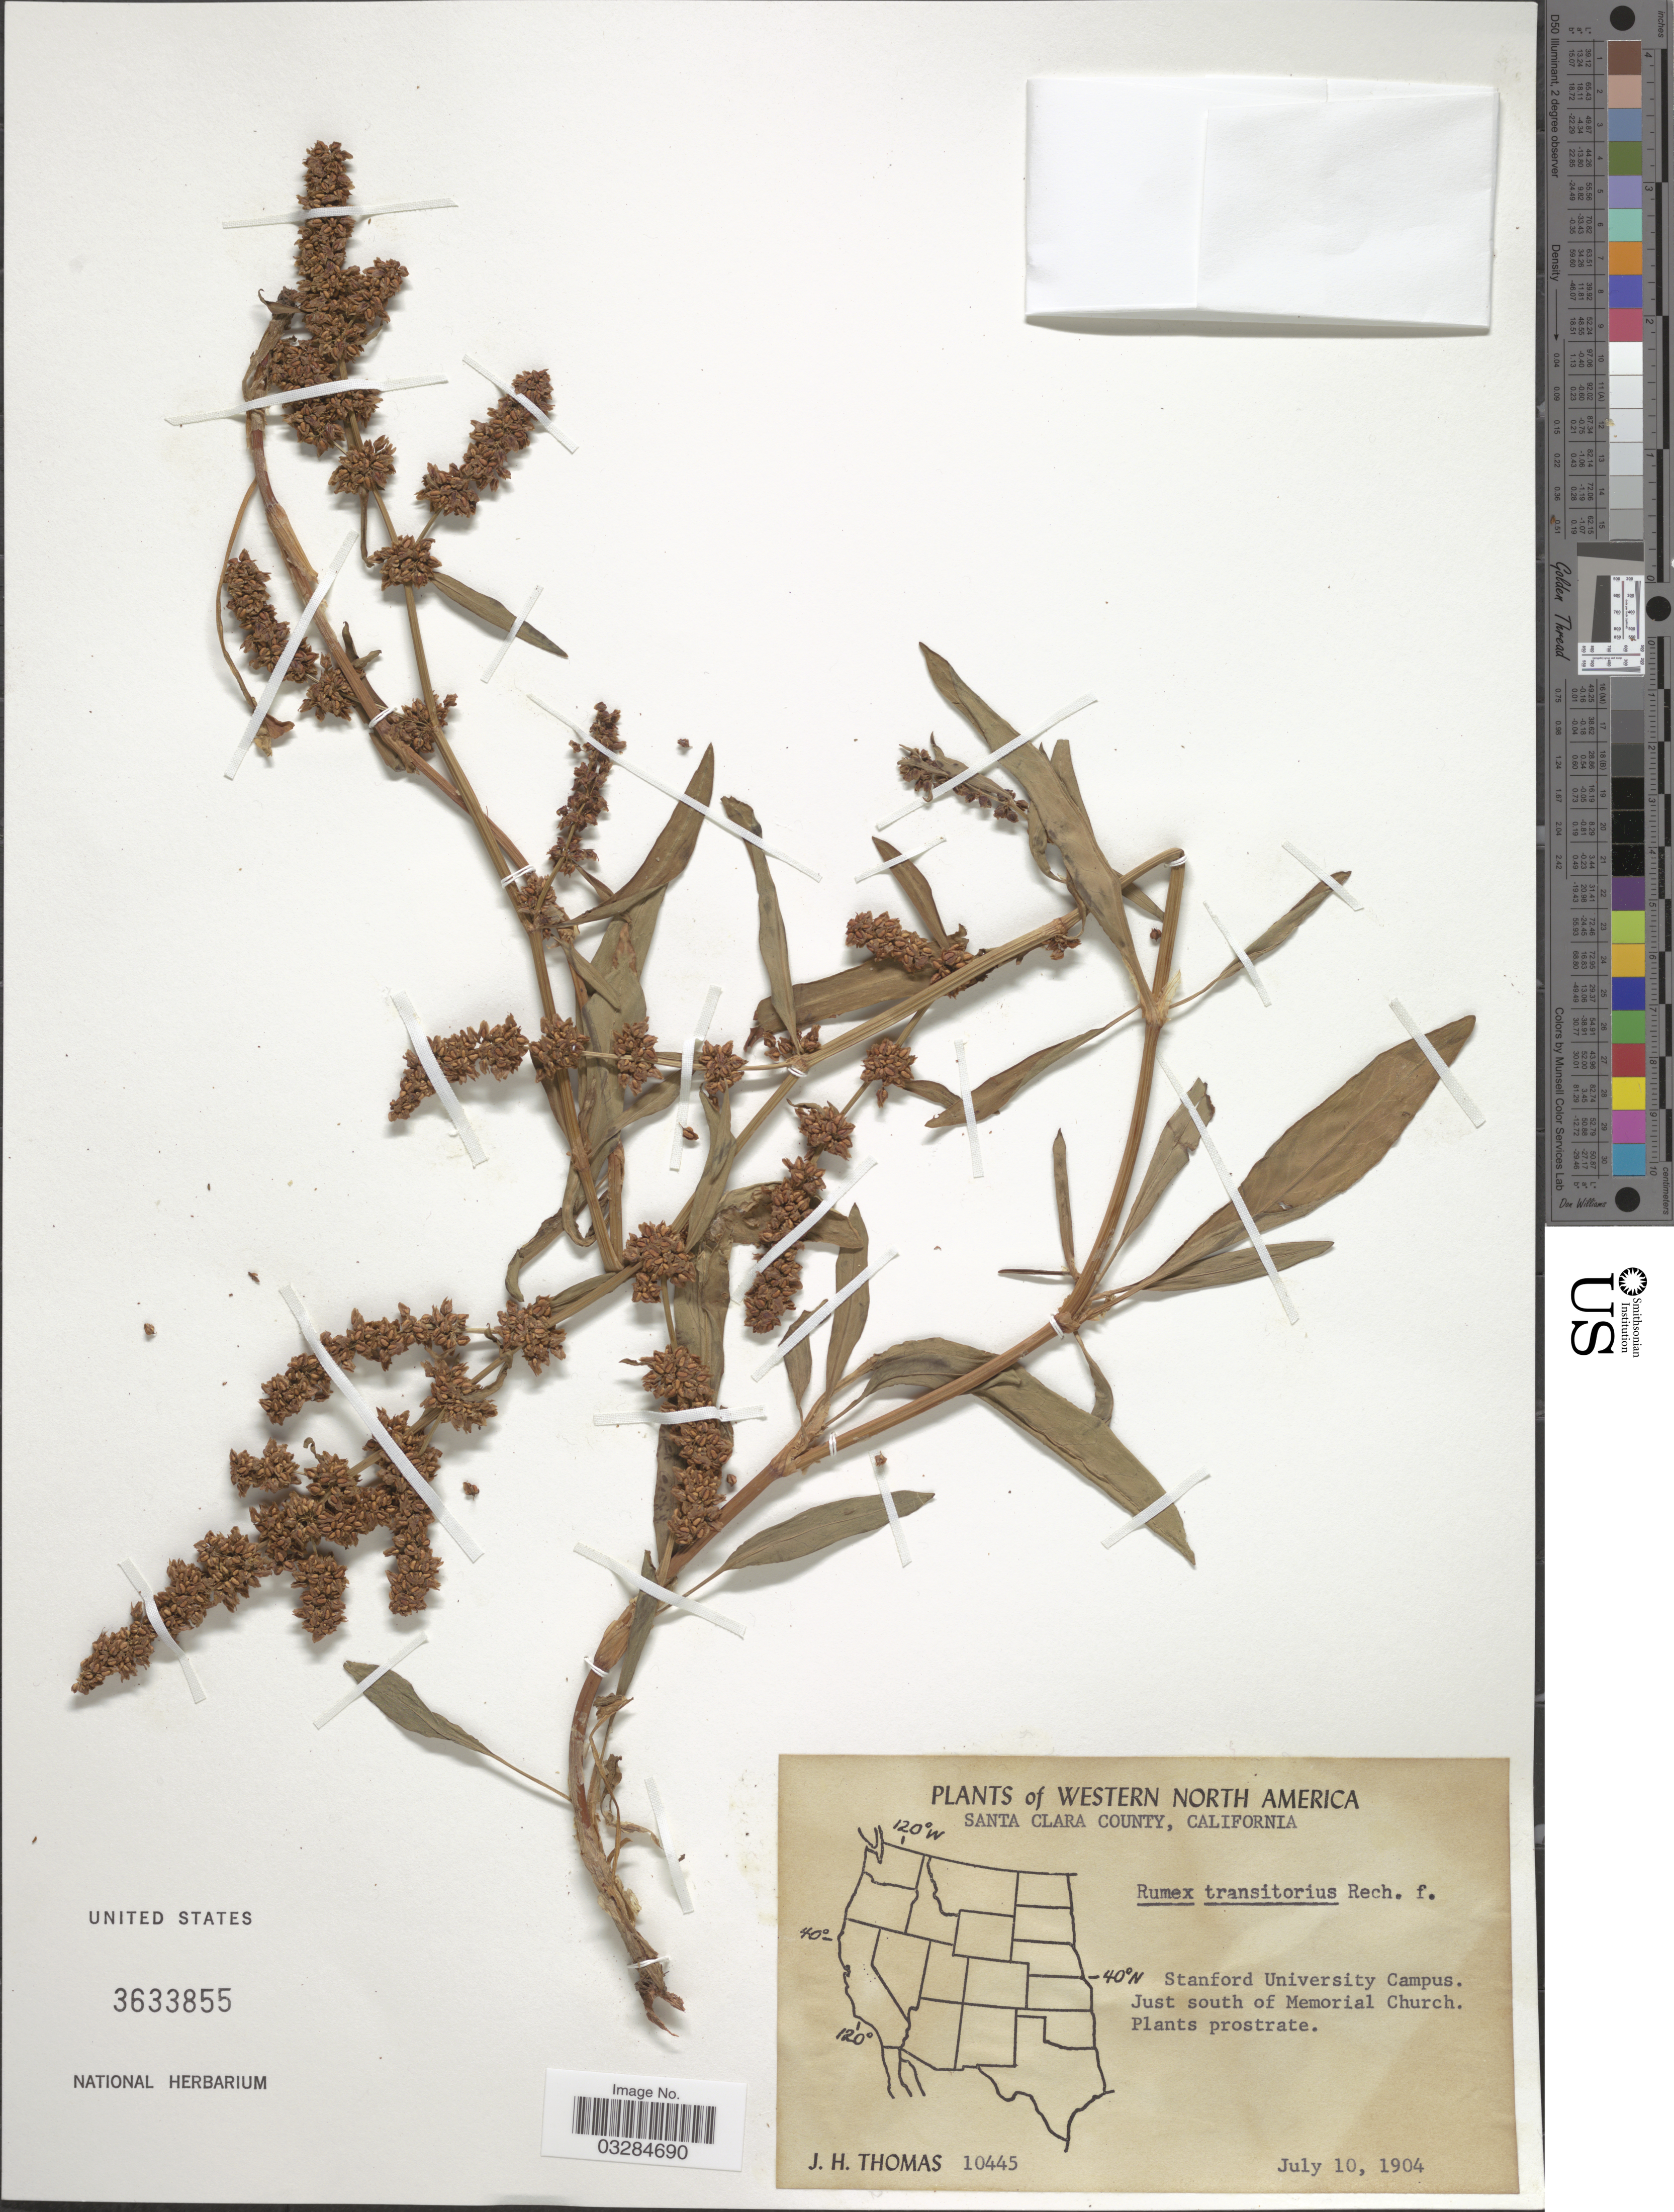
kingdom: Plantae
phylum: Tracheophyta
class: Magnoliopsida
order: Caryophyllales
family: Polygonaceae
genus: Rumex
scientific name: Rumex transitorius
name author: Rech. f.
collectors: J. H. Thomas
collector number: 10445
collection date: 1904-07-10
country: United States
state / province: California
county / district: Santa Clara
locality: Western North America. Santa Clara County. Stanford University Campus. Just south of Memorial Church.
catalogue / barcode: US 3633855